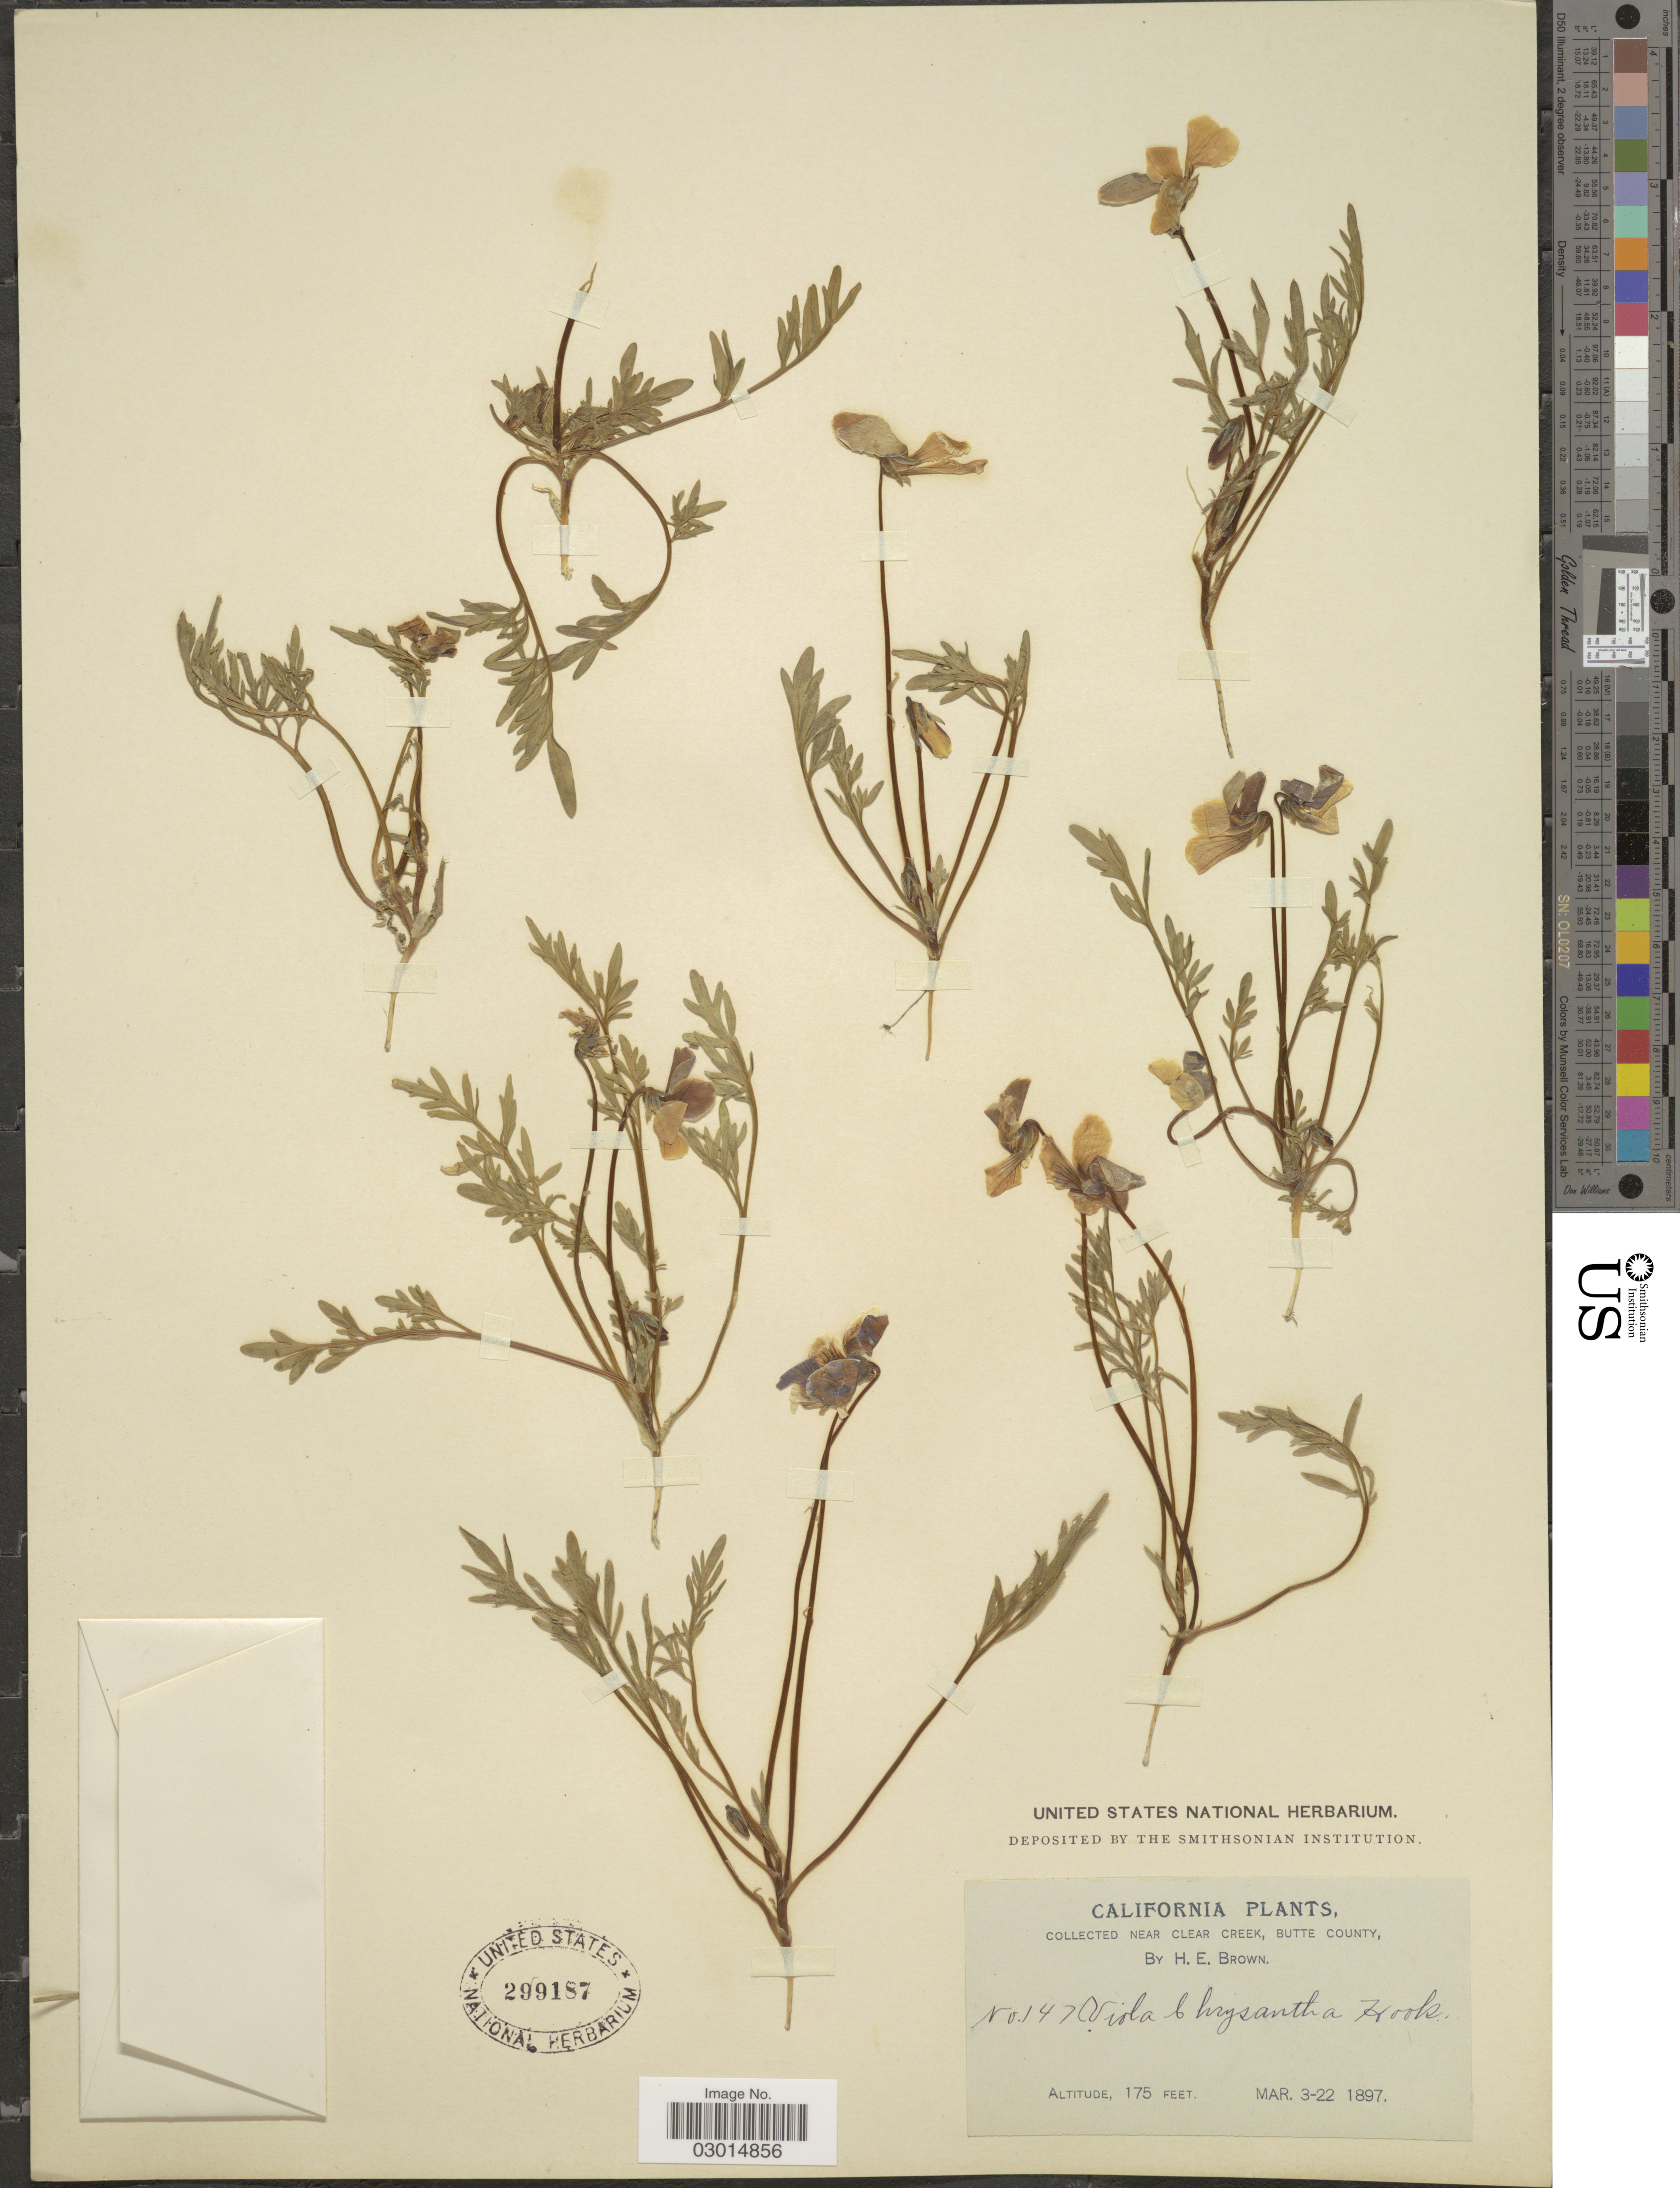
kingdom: Plantae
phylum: Tracheophyta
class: Magnoliopsida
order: Malpighiales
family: Violaceae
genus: Viola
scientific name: Viola douglasii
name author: Steud.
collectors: H. E. Brown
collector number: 147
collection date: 1897-03-03/1897-03-22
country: United States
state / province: California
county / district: Butte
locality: Collected near Clear Creek, Butte County.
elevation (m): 53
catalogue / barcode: US 299187